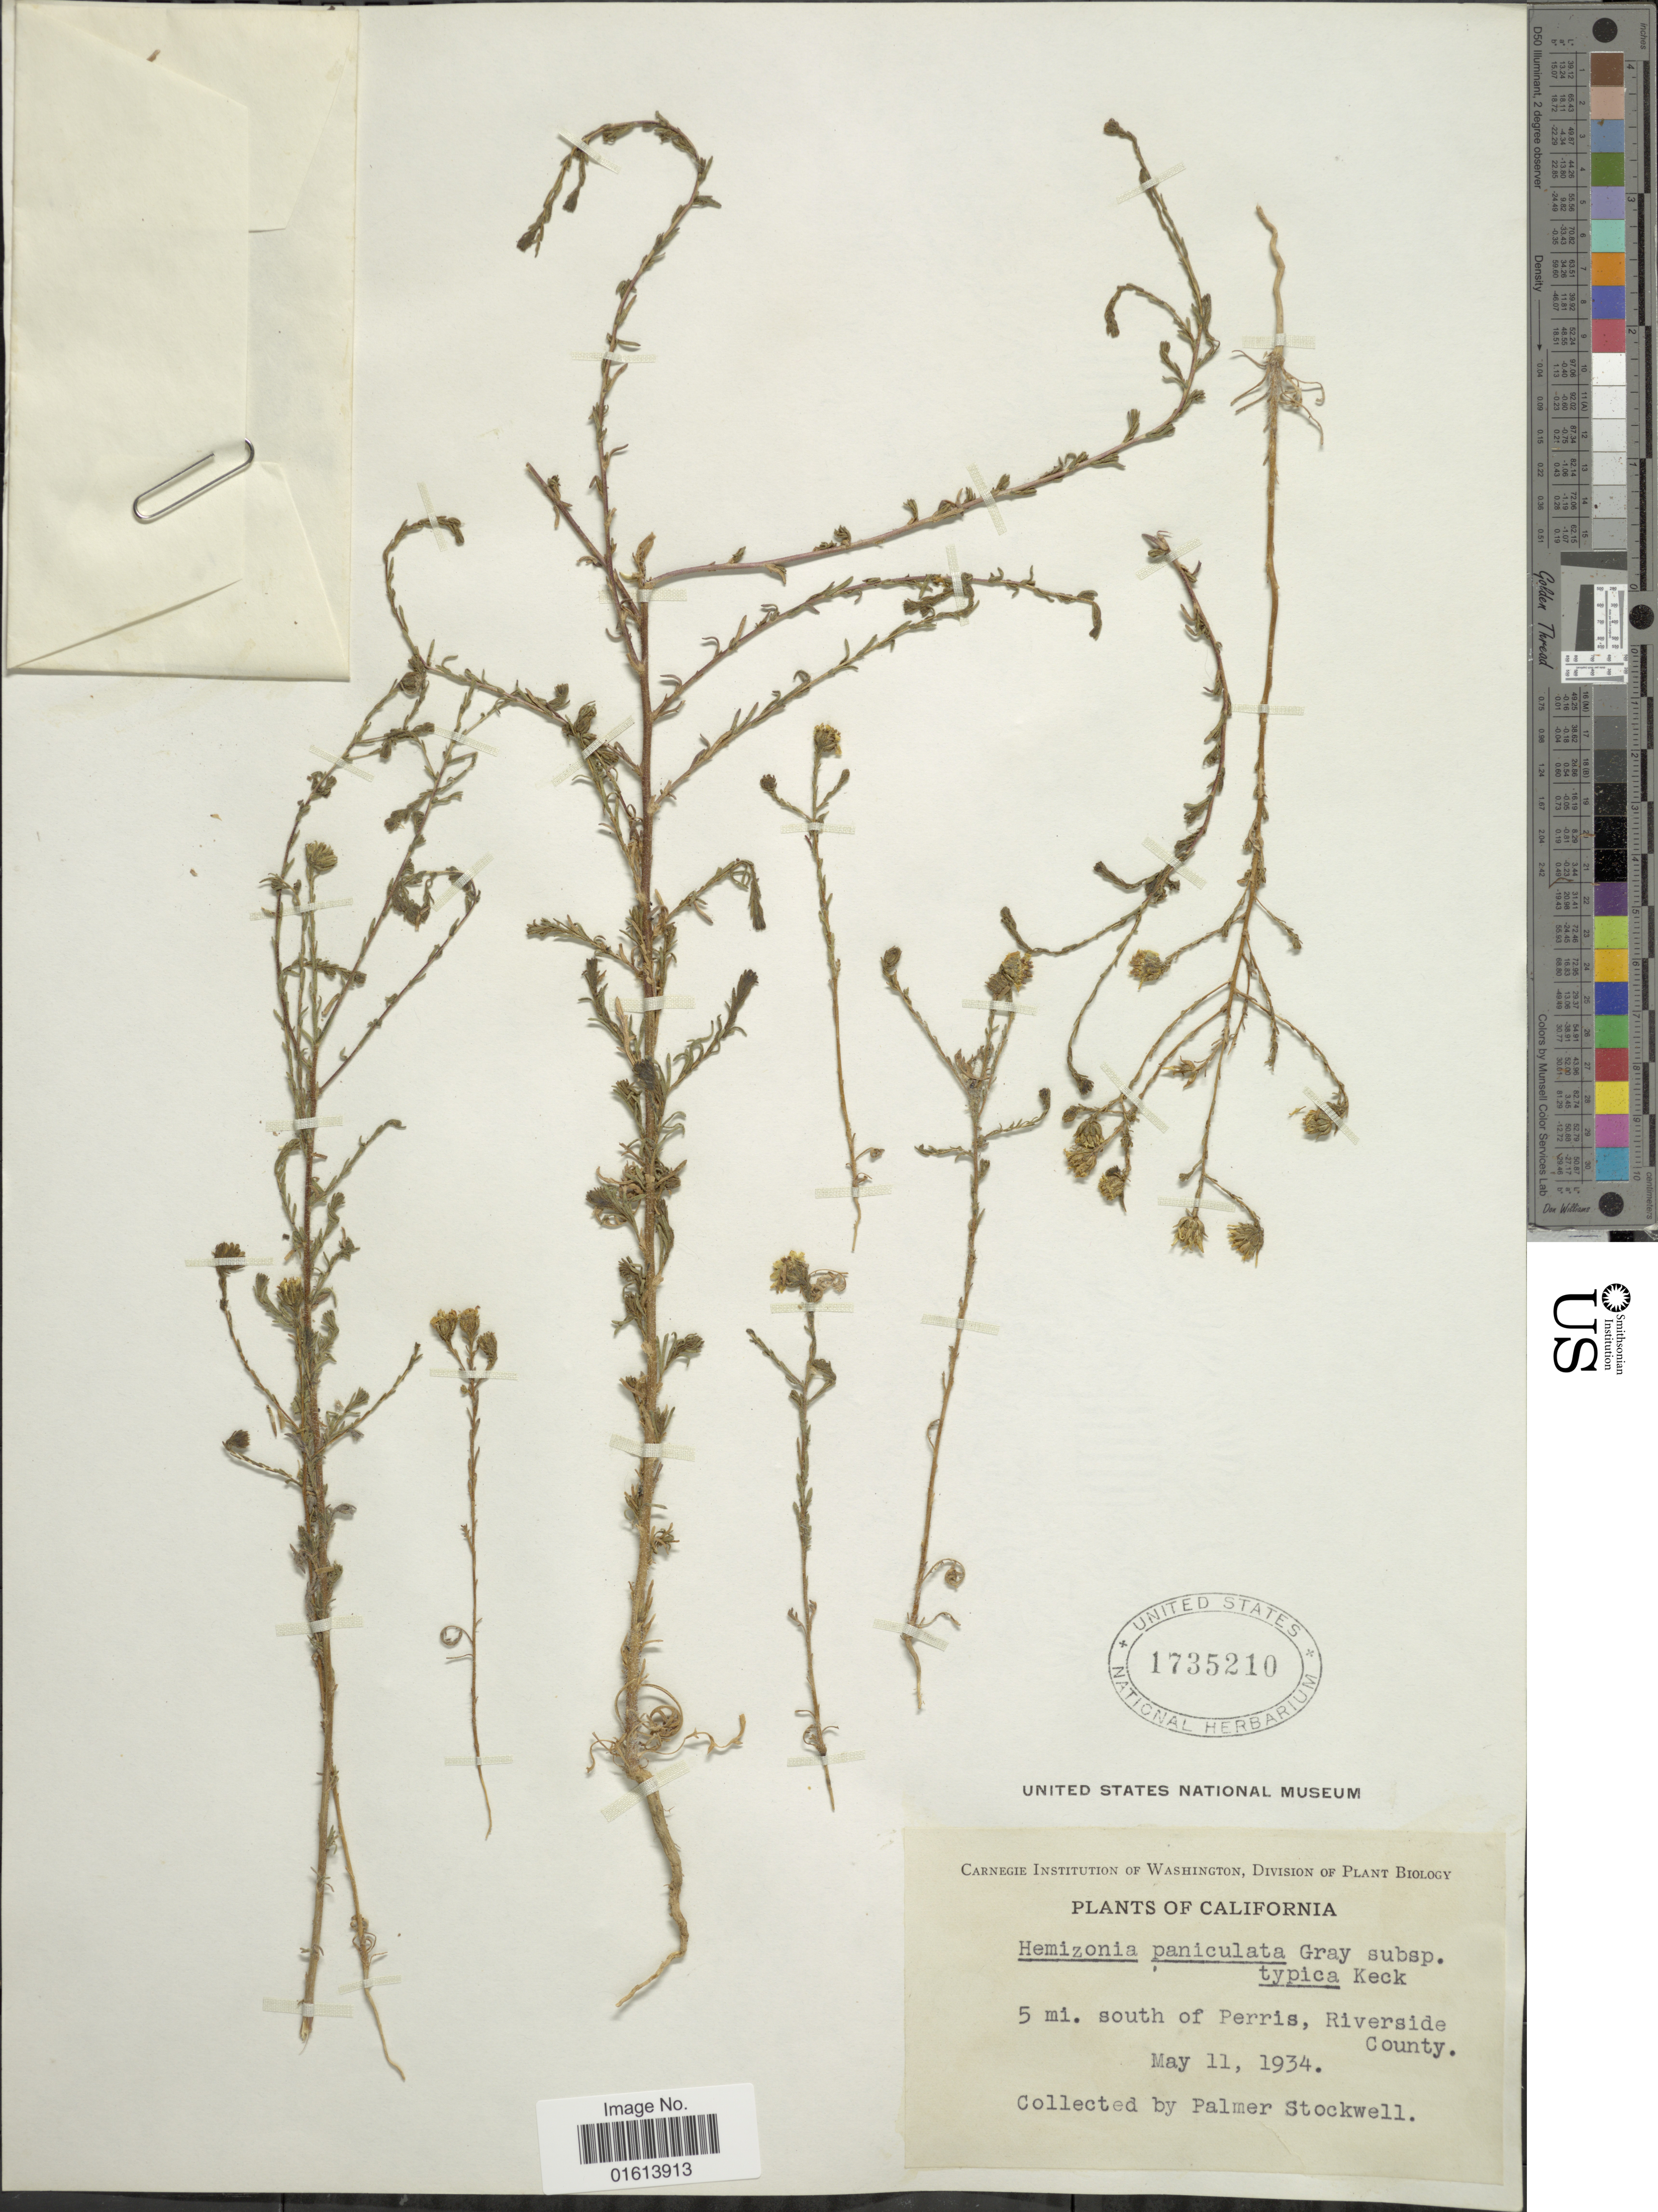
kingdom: Plantae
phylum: Tracheophyta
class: Magnoliopsida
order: Asterales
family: Asteraceae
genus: Deinandra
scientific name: Deinandra paniculata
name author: (A. Gray) Davidson & Moxley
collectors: P. Stockwell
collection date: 1934-05-11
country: United States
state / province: California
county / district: Riverside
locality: California. 5 mi. south of Perris, Riverside County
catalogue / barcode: US 1735310